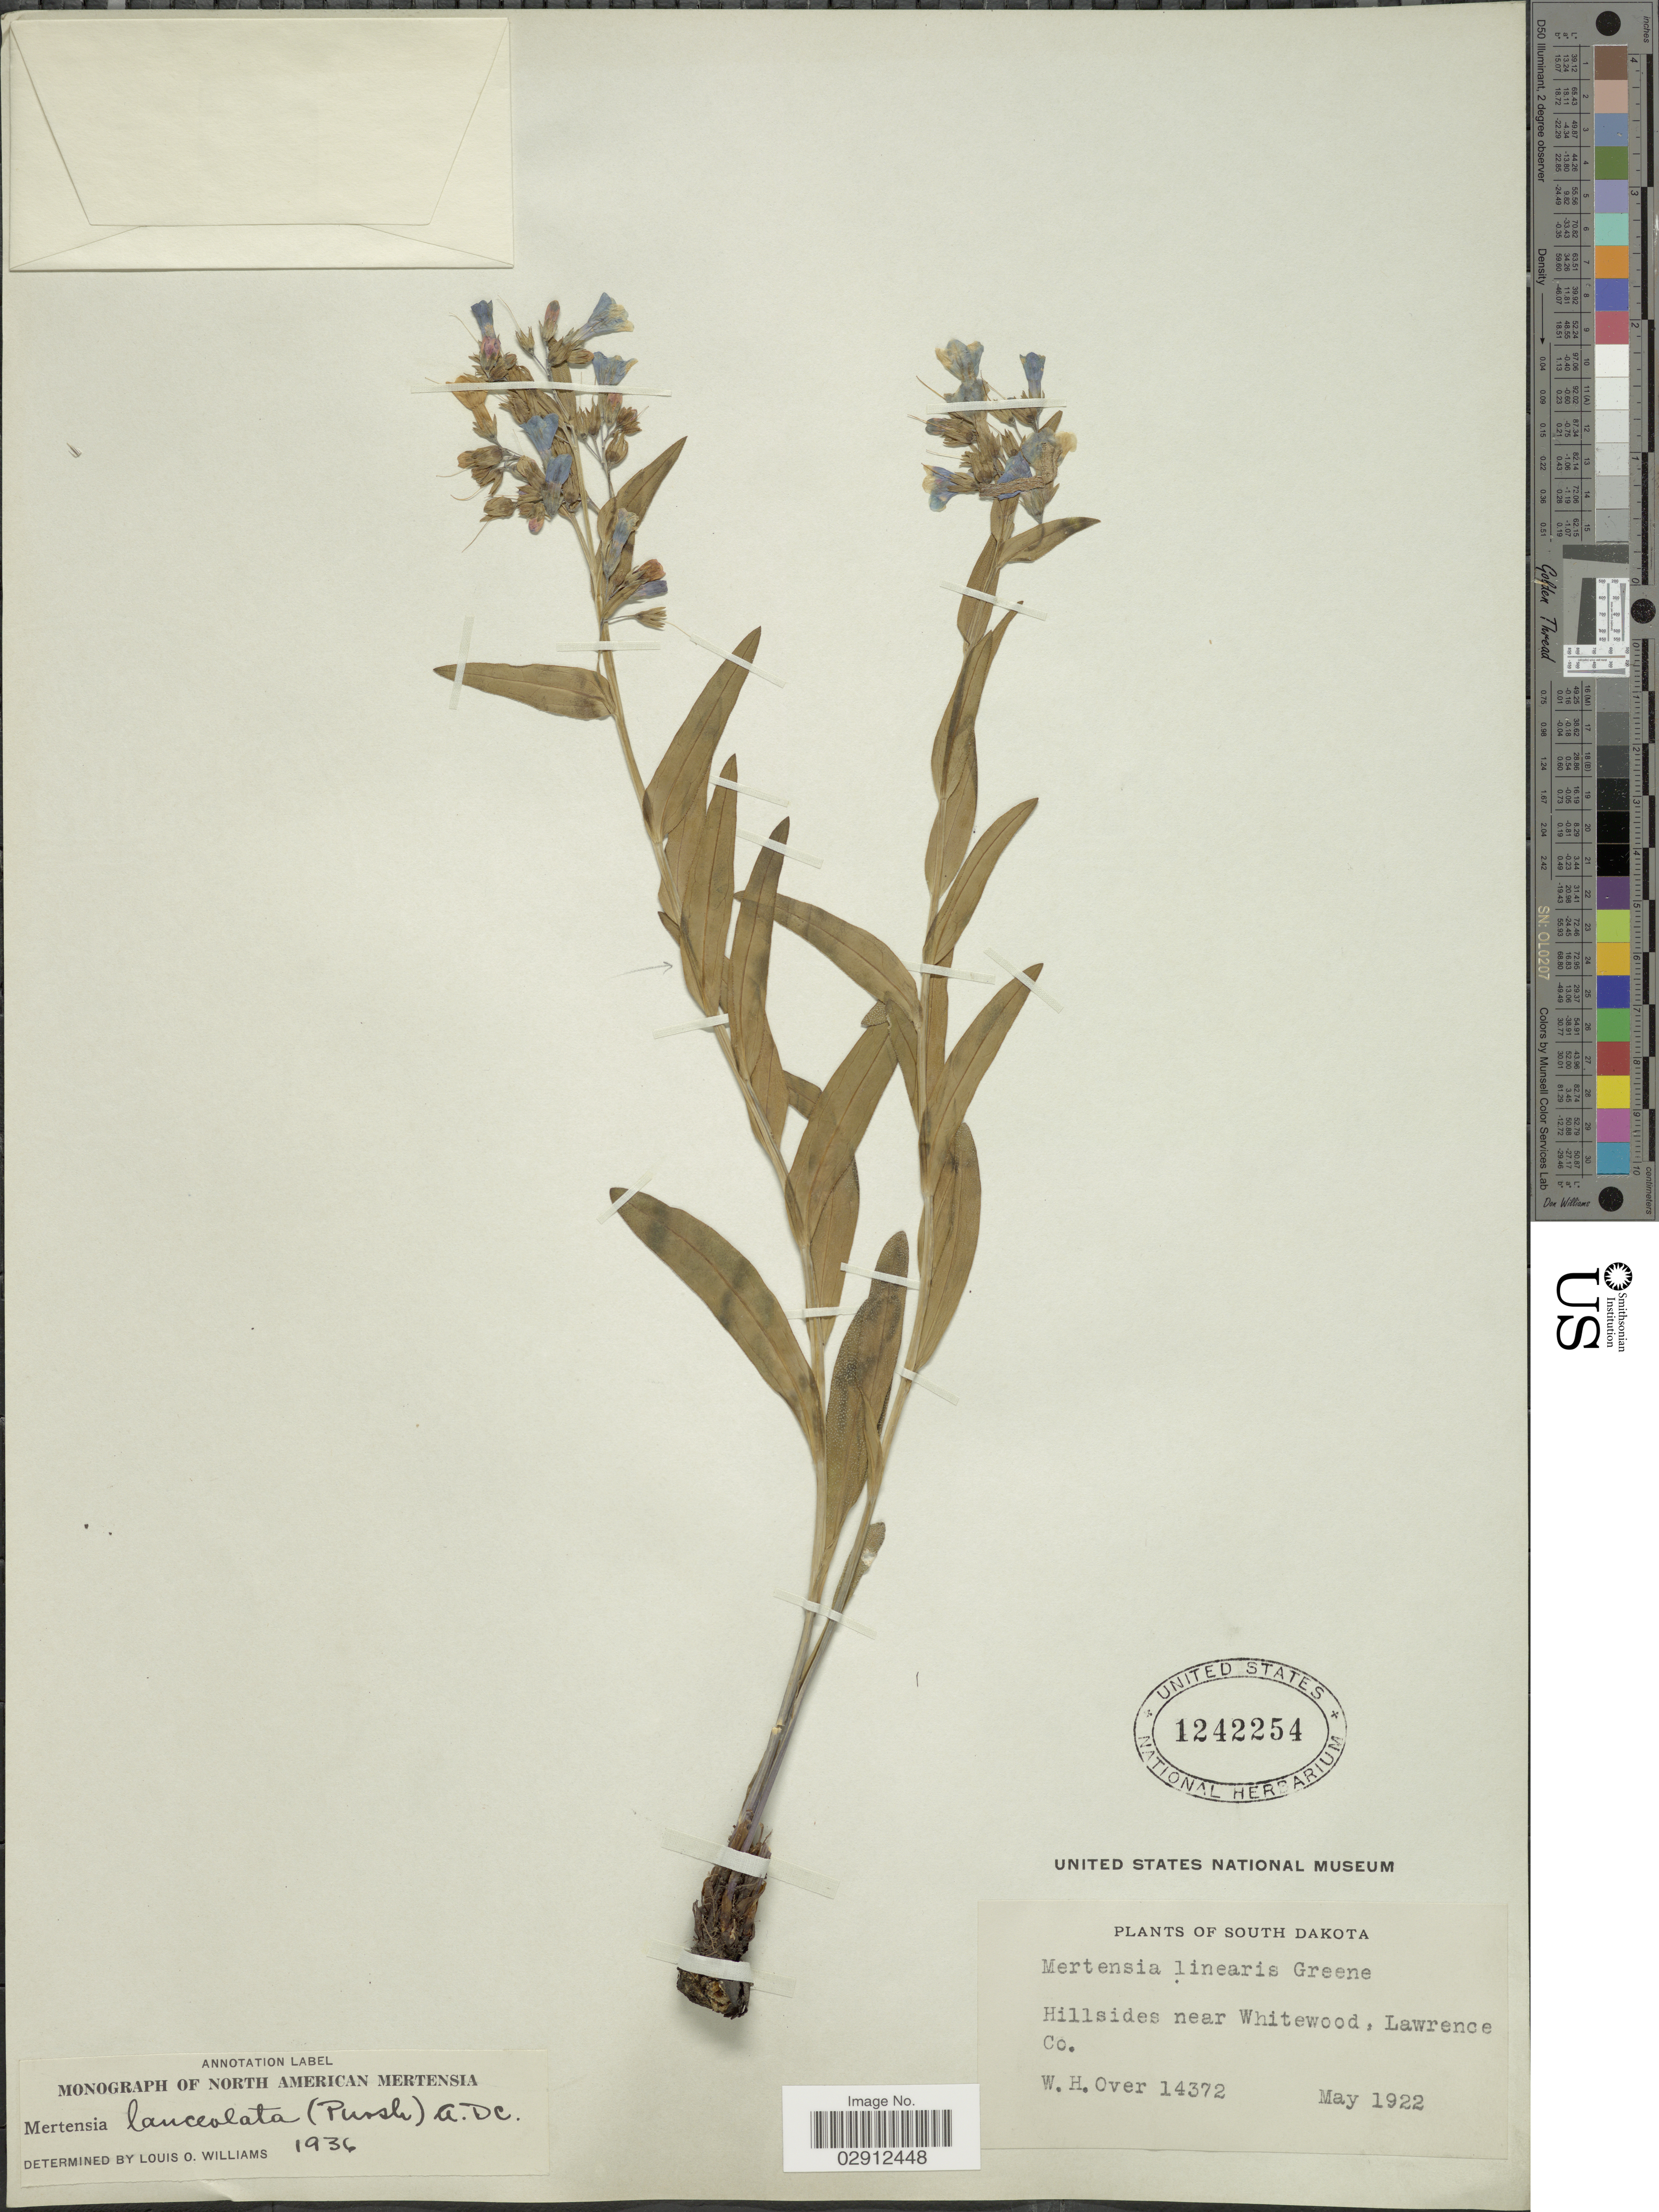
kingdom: Plantae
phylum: Tracheophyta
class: Magnoliopsida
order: Boraginales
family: Boraginaceae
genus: Mertensia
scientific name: Mertensia lanceolata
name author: (Pursh) DC. ex A. DC.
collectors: W. Over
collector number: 14372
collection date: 1922-05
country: United States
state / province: South Dakota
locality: Hillsides near Whitewood, Lawrence Co.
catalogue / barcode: US 1242254